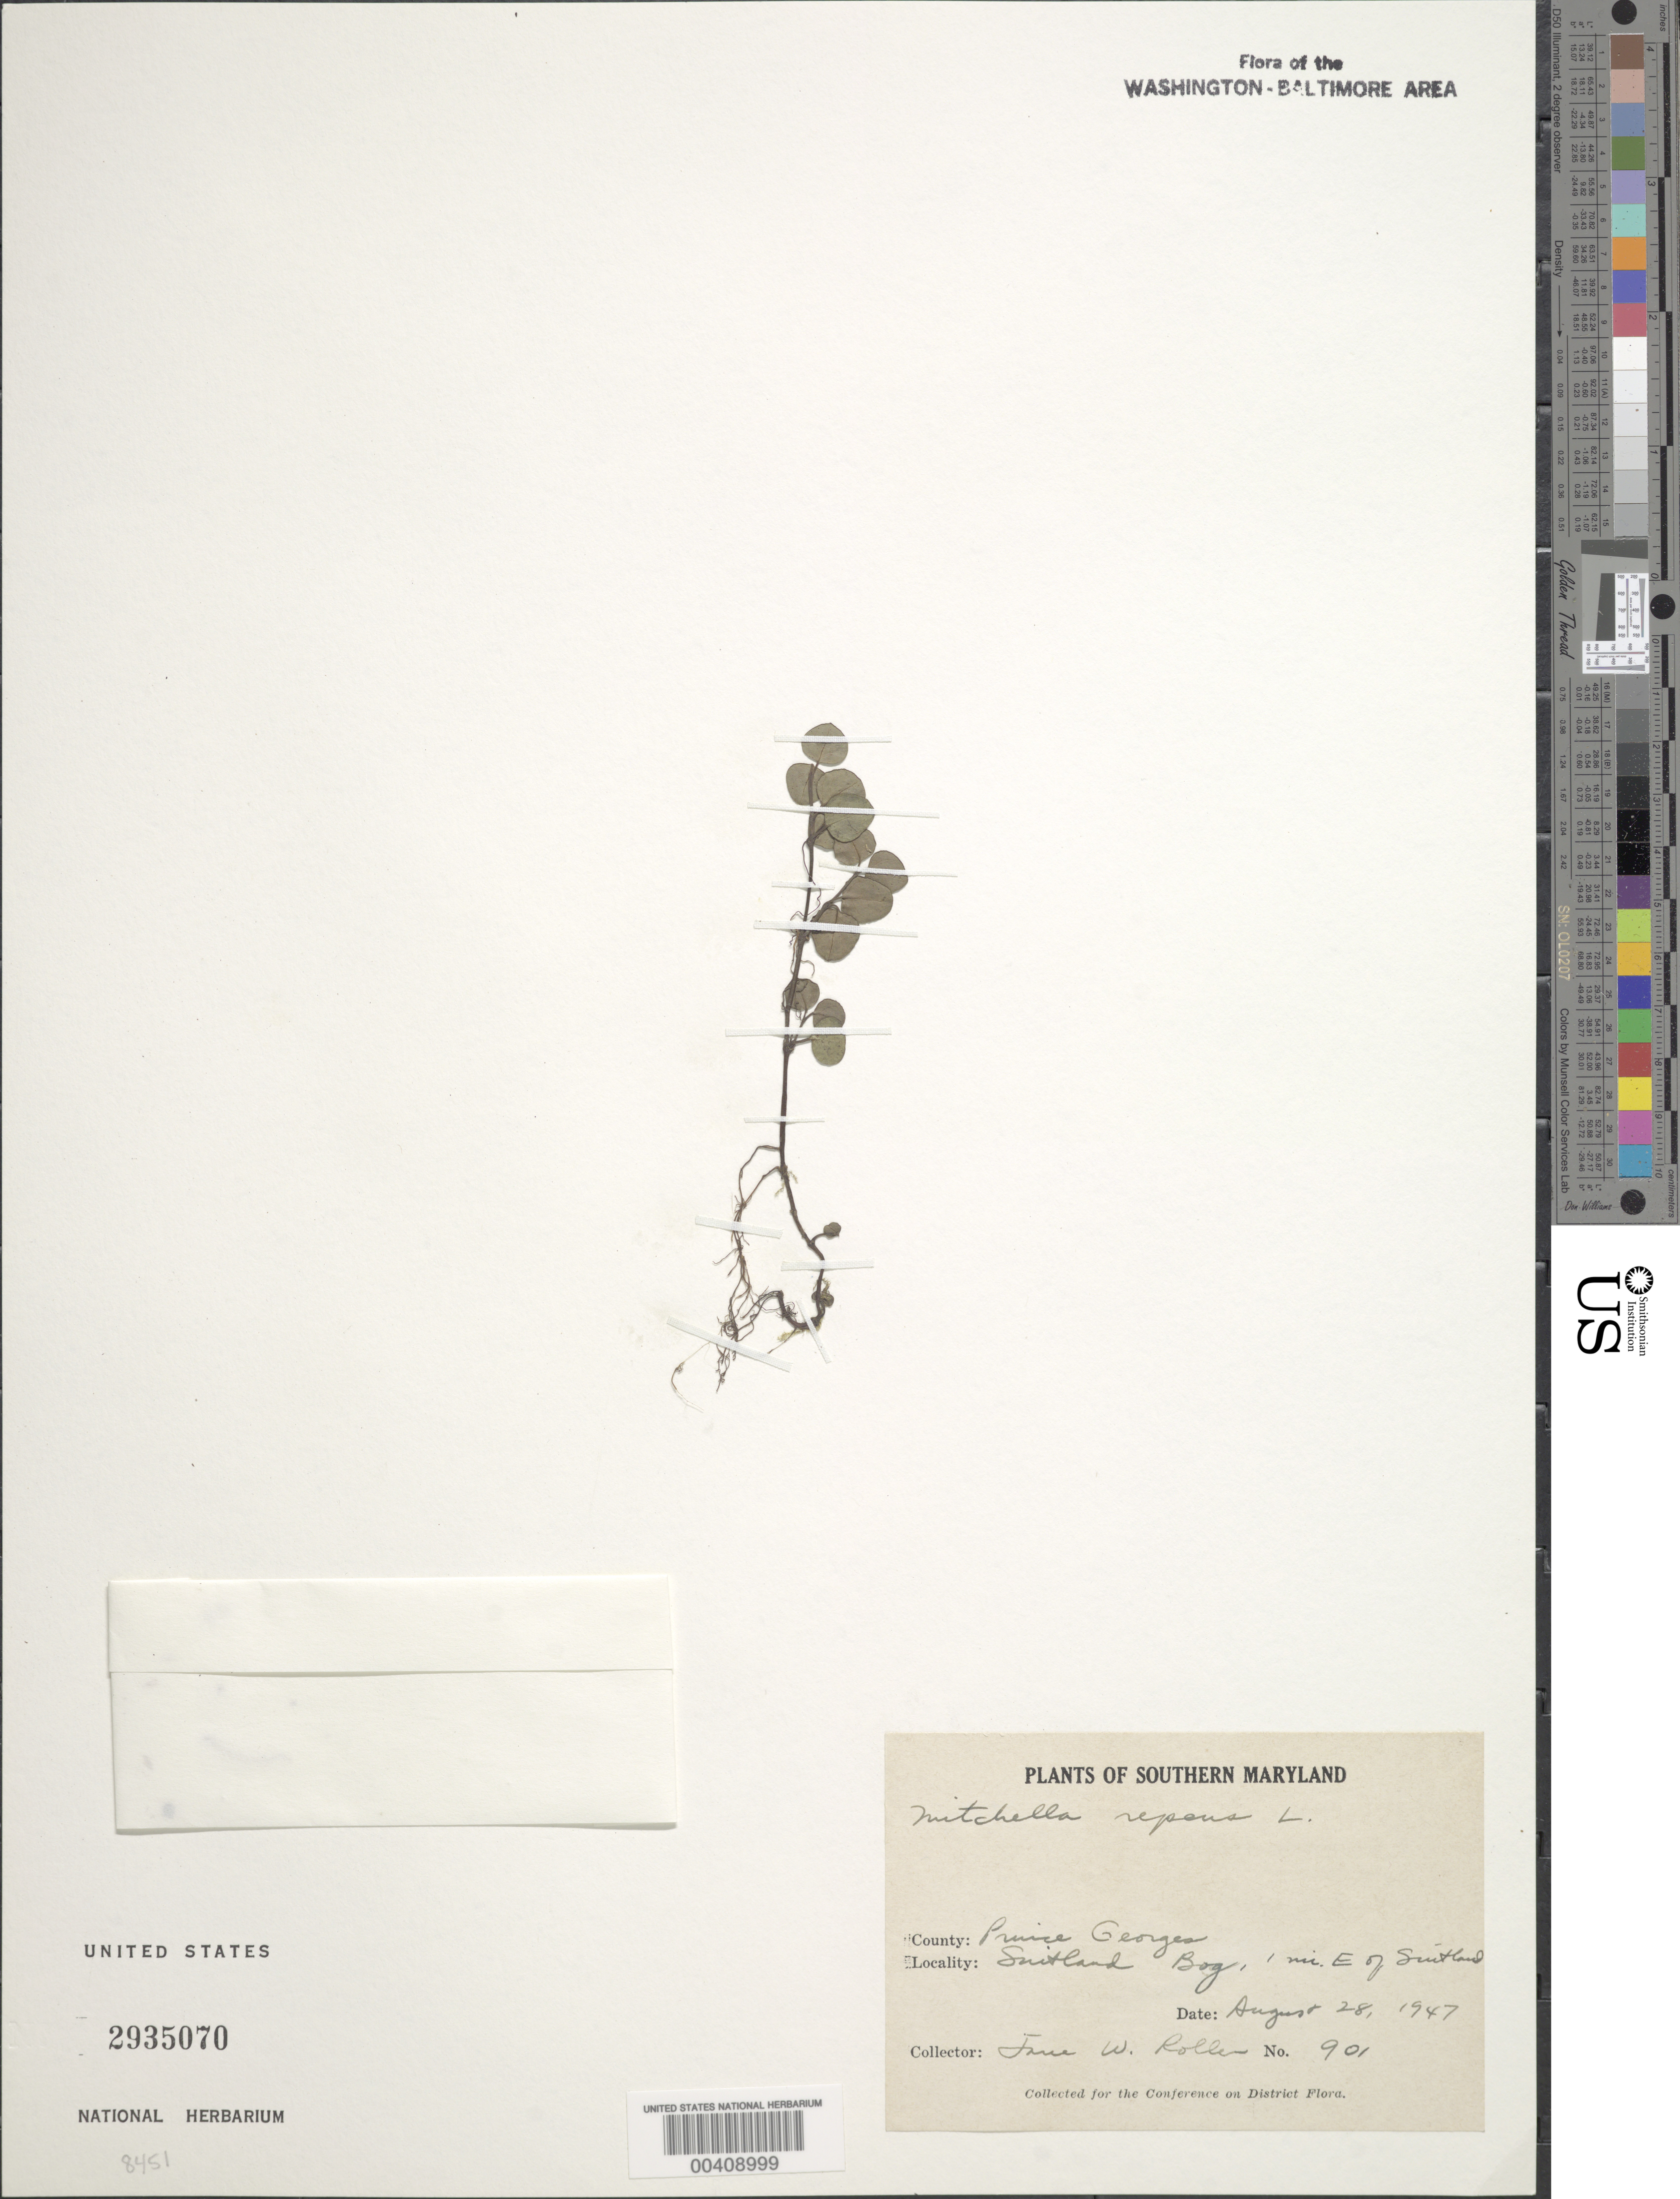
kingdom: Plantae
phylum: Tracheophyta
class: Magnoliopsida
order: Gentianales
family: Rubiaceae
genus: Mitchella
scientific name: Mitchella repens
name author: L.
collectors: J. W. Roller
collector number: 901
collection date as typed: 28 Aug 1947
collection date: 1947-08-28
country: United States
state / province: Maryland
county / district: Prince George's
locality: Suitland Bog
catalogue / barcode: US 2935070